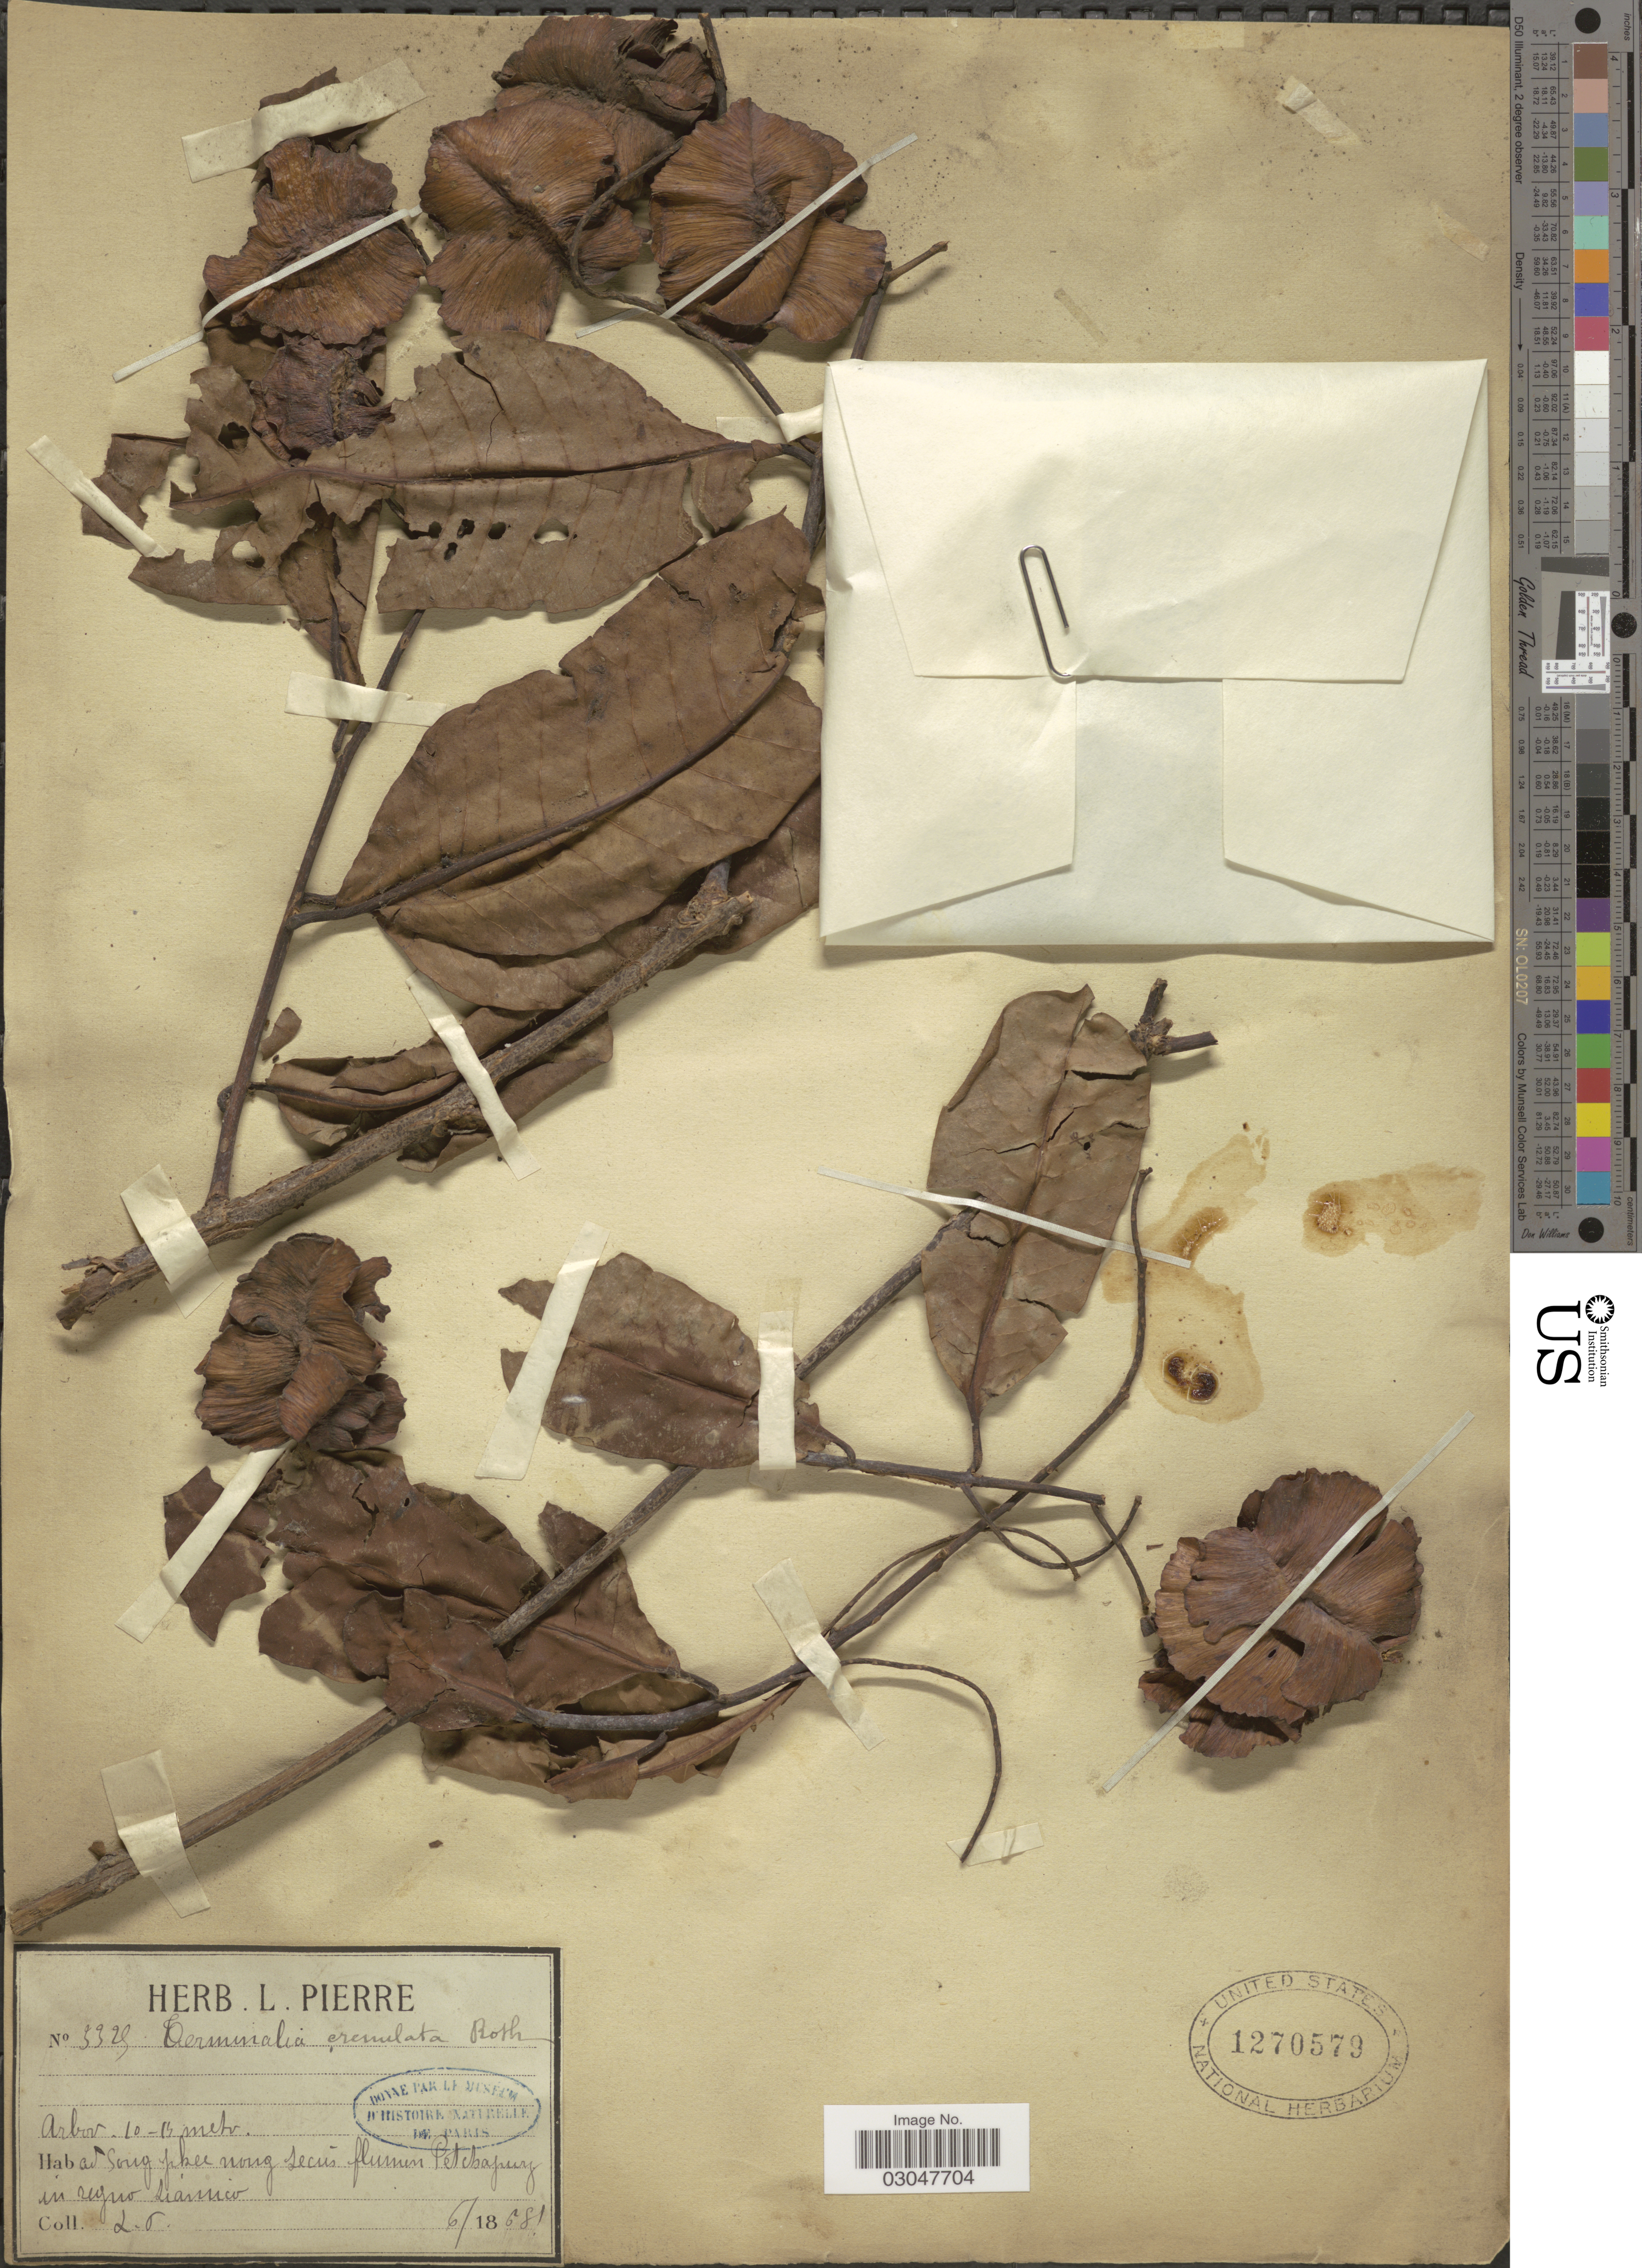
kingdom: Plantae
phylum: Tracheophyta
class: Magnoliopsida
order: Myrtales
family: Combretaceae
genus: Terminalia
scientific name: Terminalia crenulata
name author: A. Roth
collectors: L. Pierre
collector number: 3325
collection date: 1868-06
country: Thailand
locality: Ad Song Pkee nong secús flumen Petchapuy in region Siamico.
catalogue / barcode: US 1270579